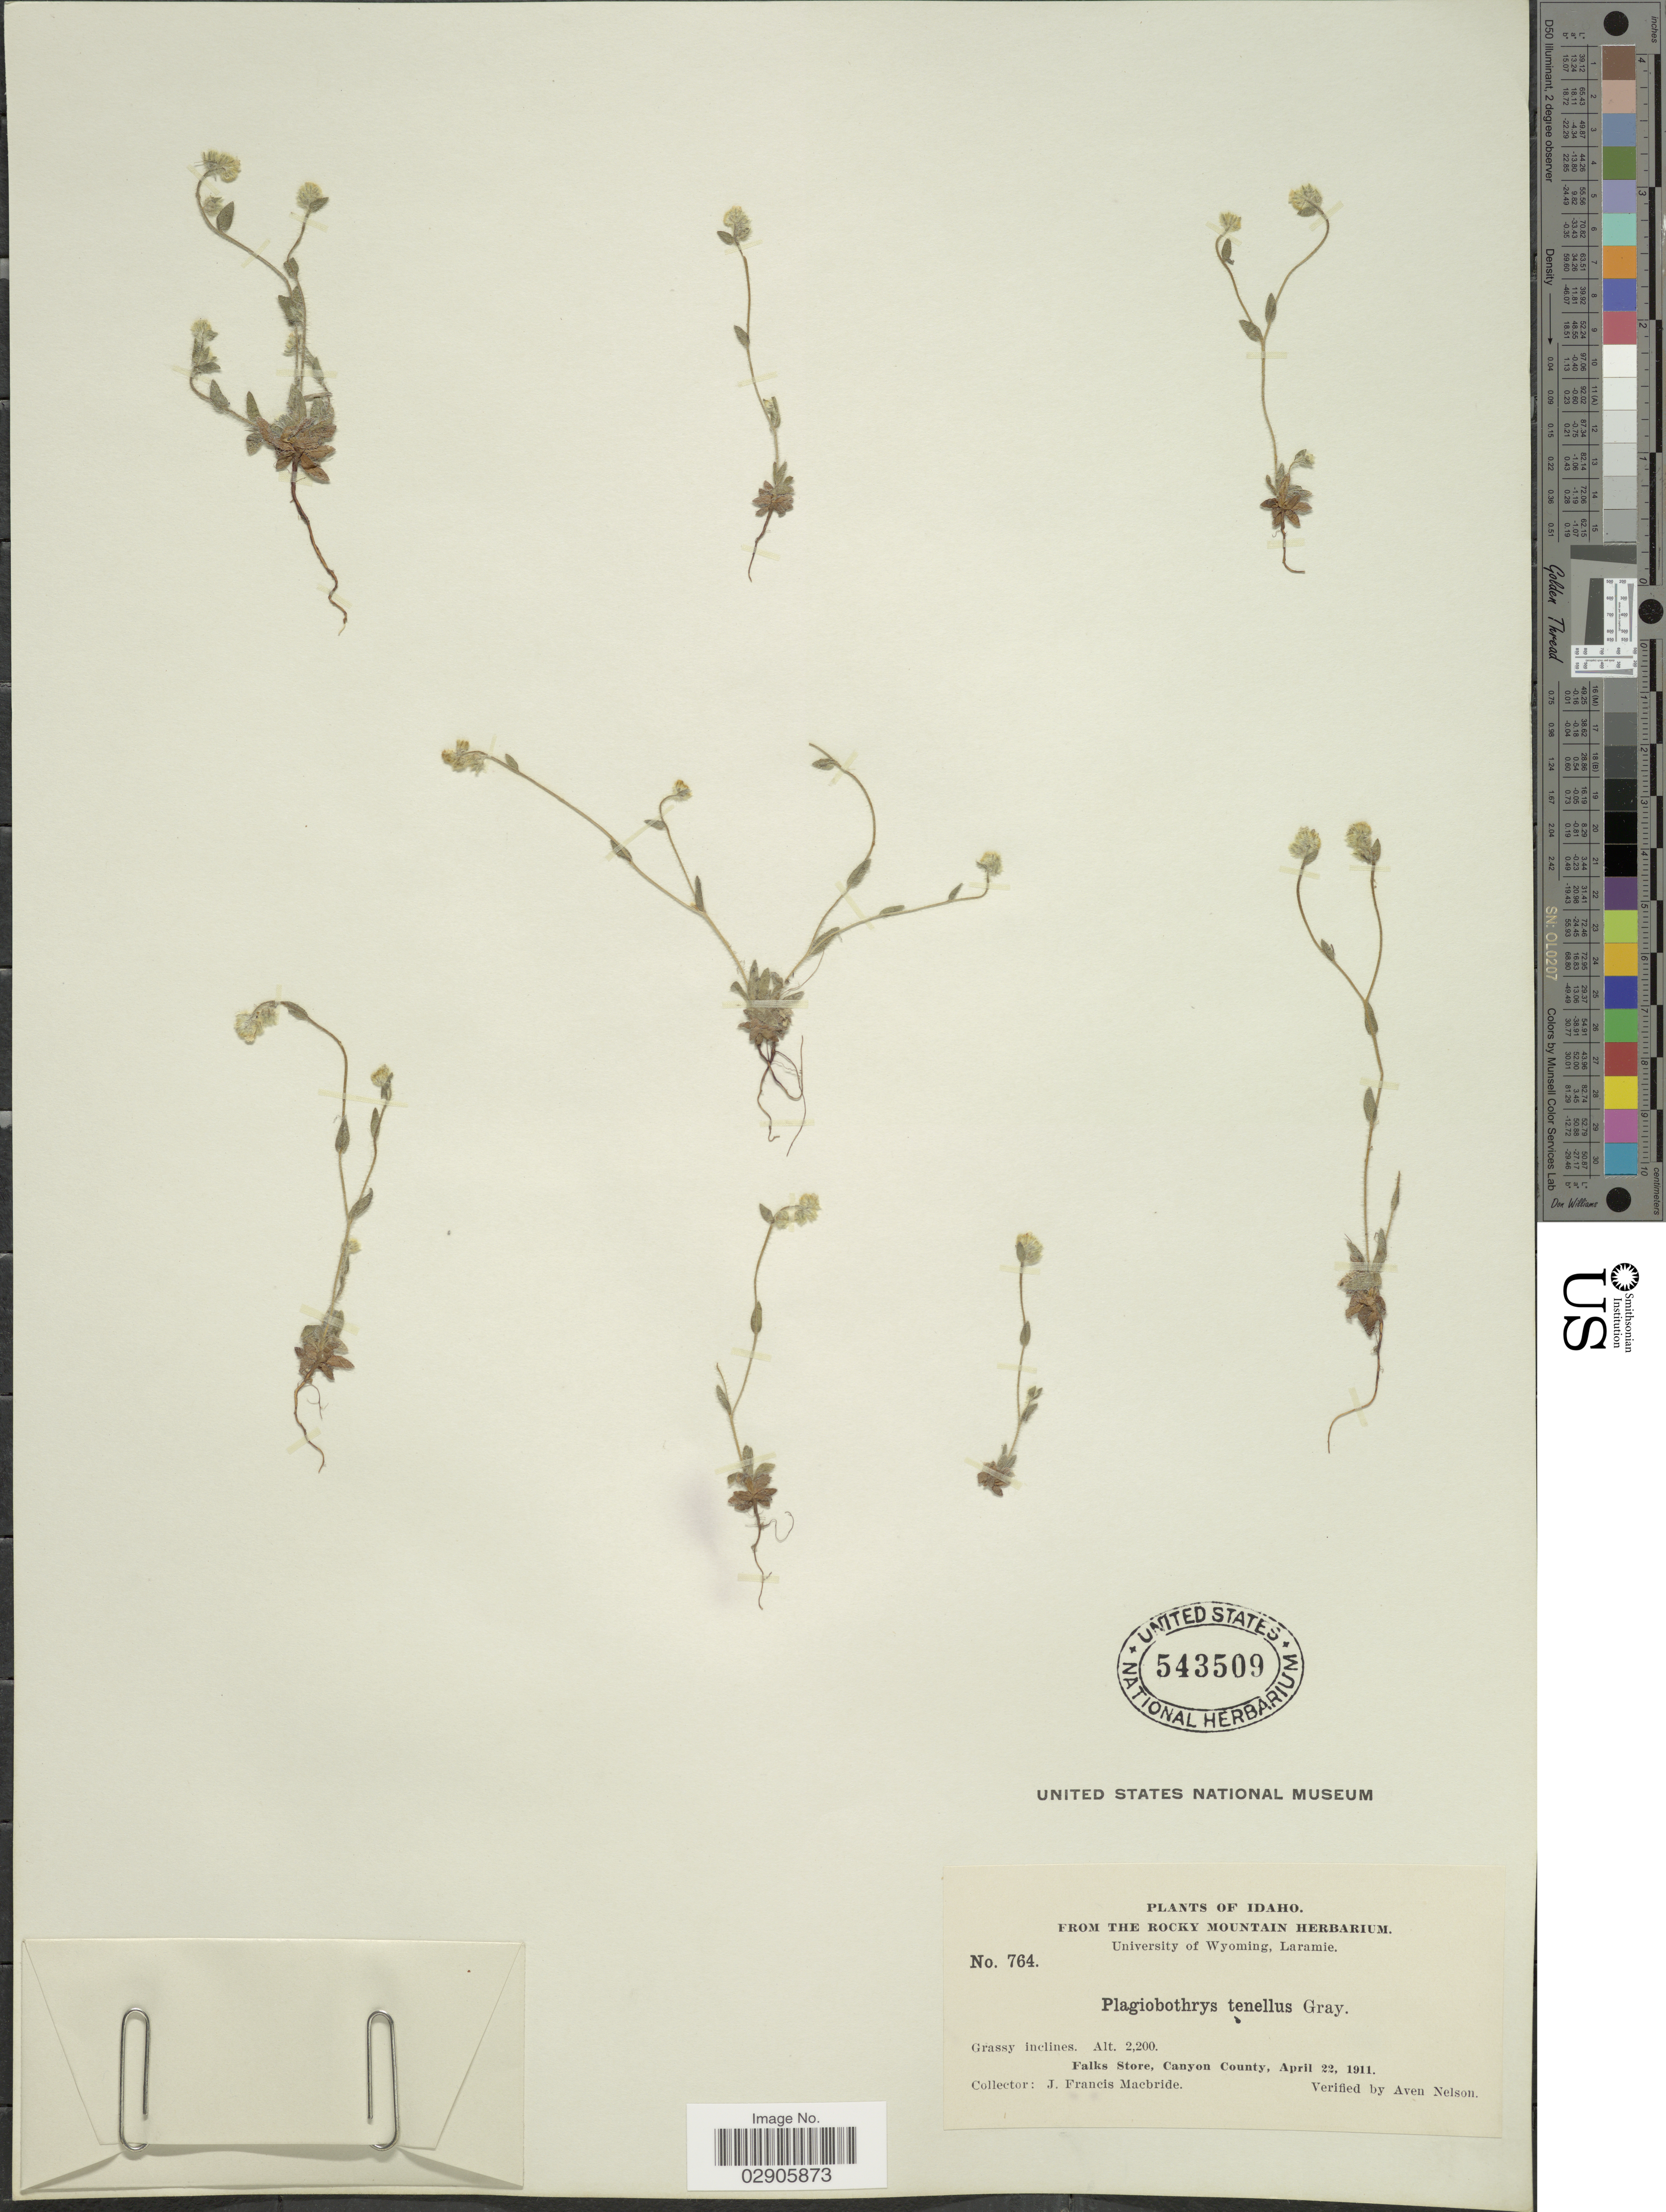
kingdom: Plantae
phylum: Tracheophyta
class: Magnoliopsida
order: Boraginales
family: Boraginaceae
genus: Plagiobothrys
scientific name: Plagiobothrys tenellus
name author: (Nutt.) A. Gray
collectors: J. F. Macbride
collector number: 764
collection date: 1911-04-22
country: United States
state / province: Idaho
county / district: Canyon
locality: Falk's Store.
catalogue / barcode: US 543509